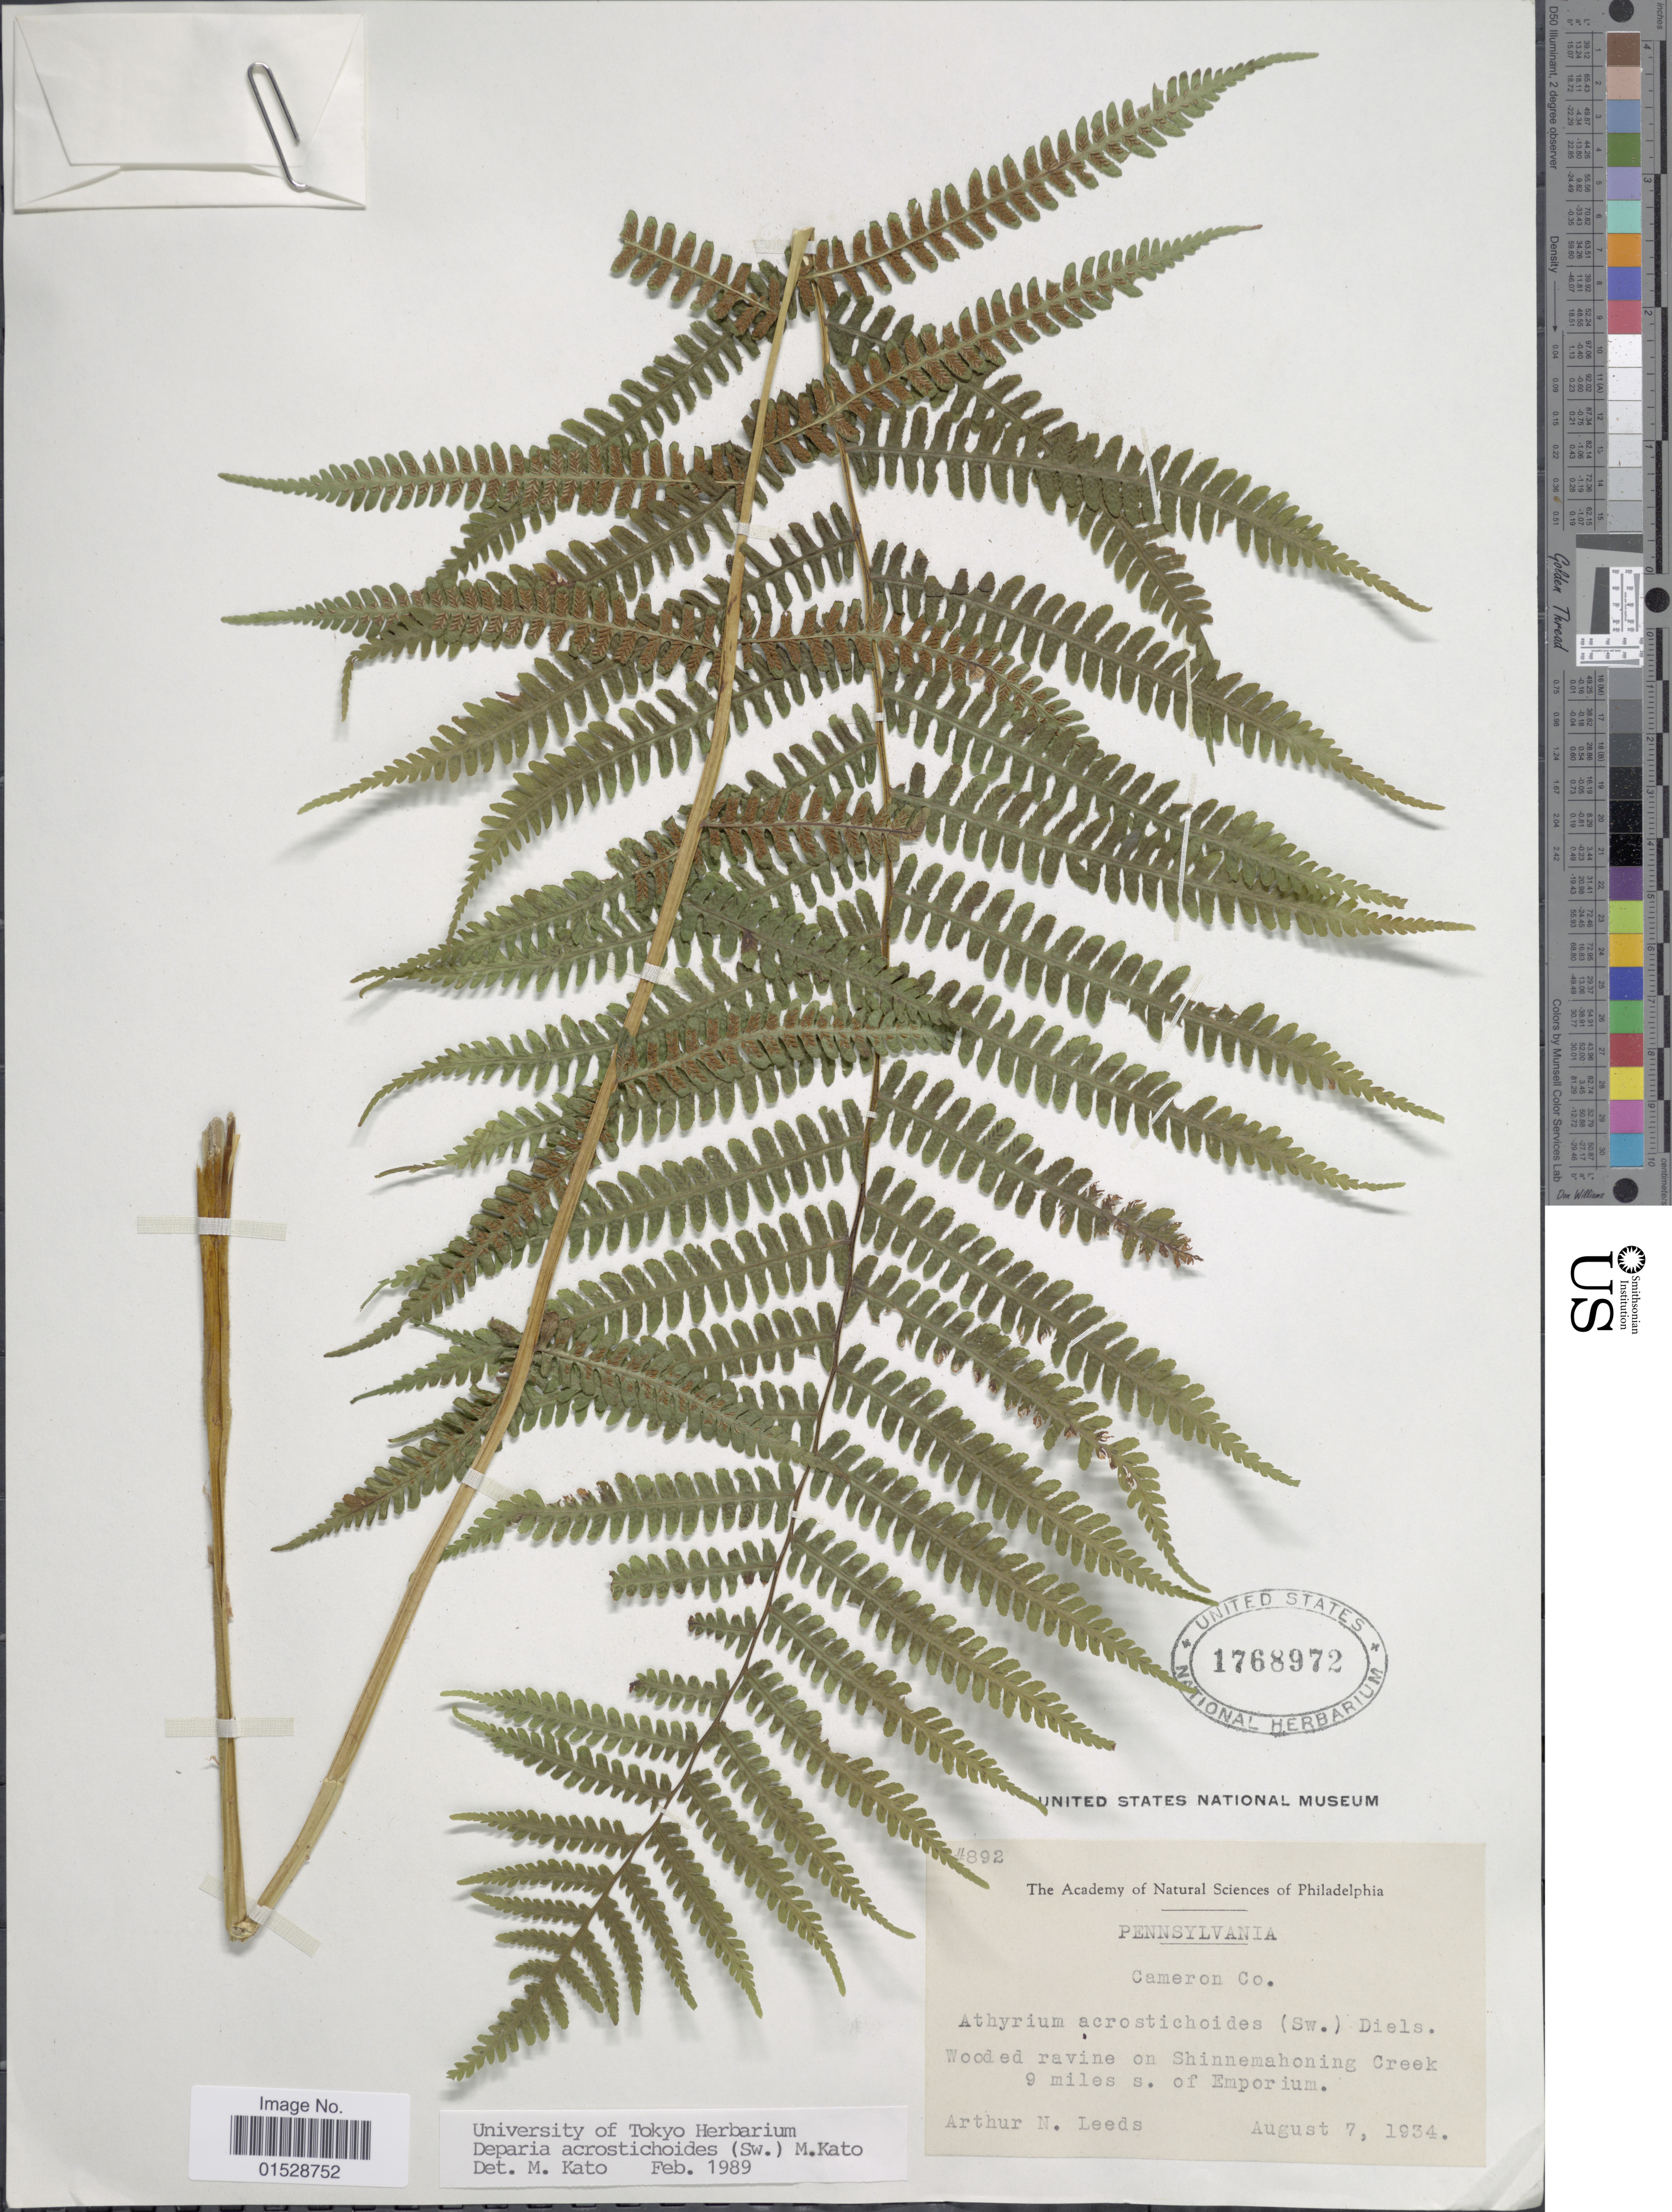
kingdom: Plantae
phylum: Tracheophyta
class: Polypodiopsida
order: Polypodiales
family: Athyriaceae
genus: Deparia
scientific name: Deparia acrostichoides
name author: (Sw.) M. Kato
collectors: A. N. Leeds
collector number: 892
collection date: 1934-08-07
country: United States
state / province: Pennsylvania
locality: Cameron Co., wooded ravine on Shinnemahoning Creek 9 miles s. of Emporium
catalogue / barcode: US 1768972